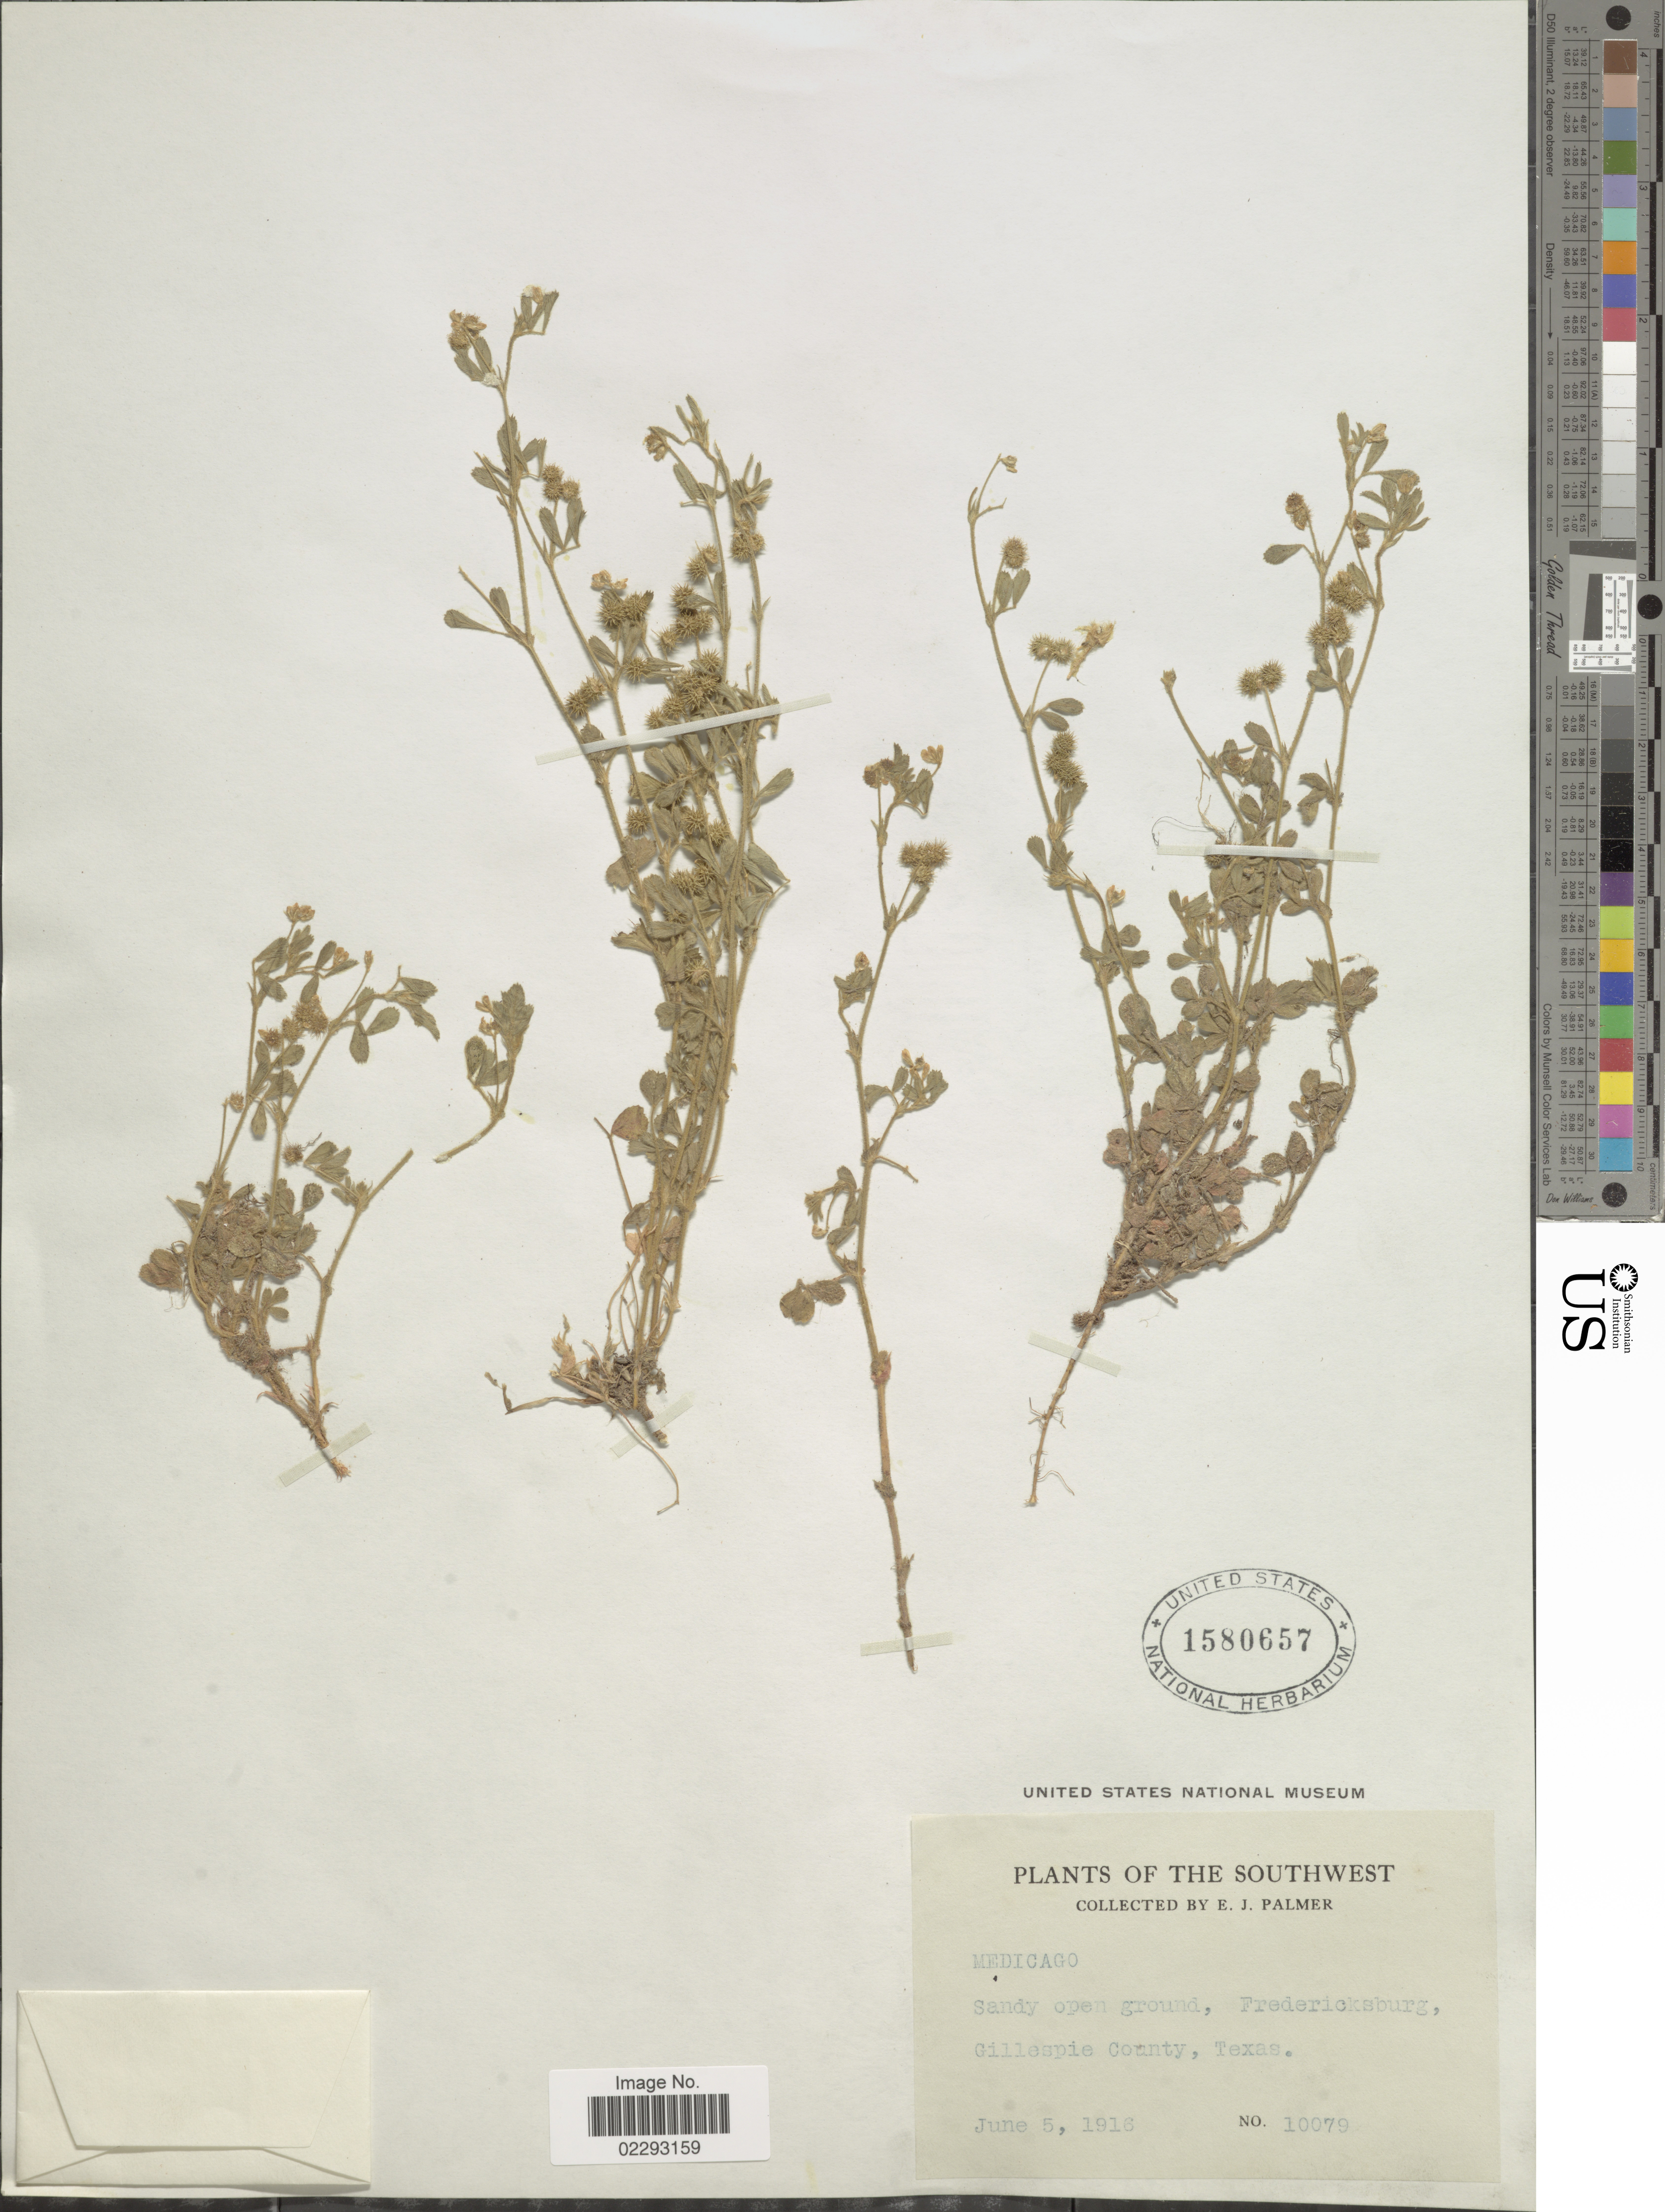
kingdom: Plantae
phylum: Tracheophyta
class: Magnoliopsida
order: Fabales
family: Fabaceae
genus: Medicago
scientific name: Medicago sp.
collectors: E. J. Palmer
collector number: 10079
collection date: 1916-06-05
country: United States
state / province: Texas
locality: Texas, The Southwest, Fredericksburg, Gillespie County, Texas.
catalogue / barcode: US 1580657